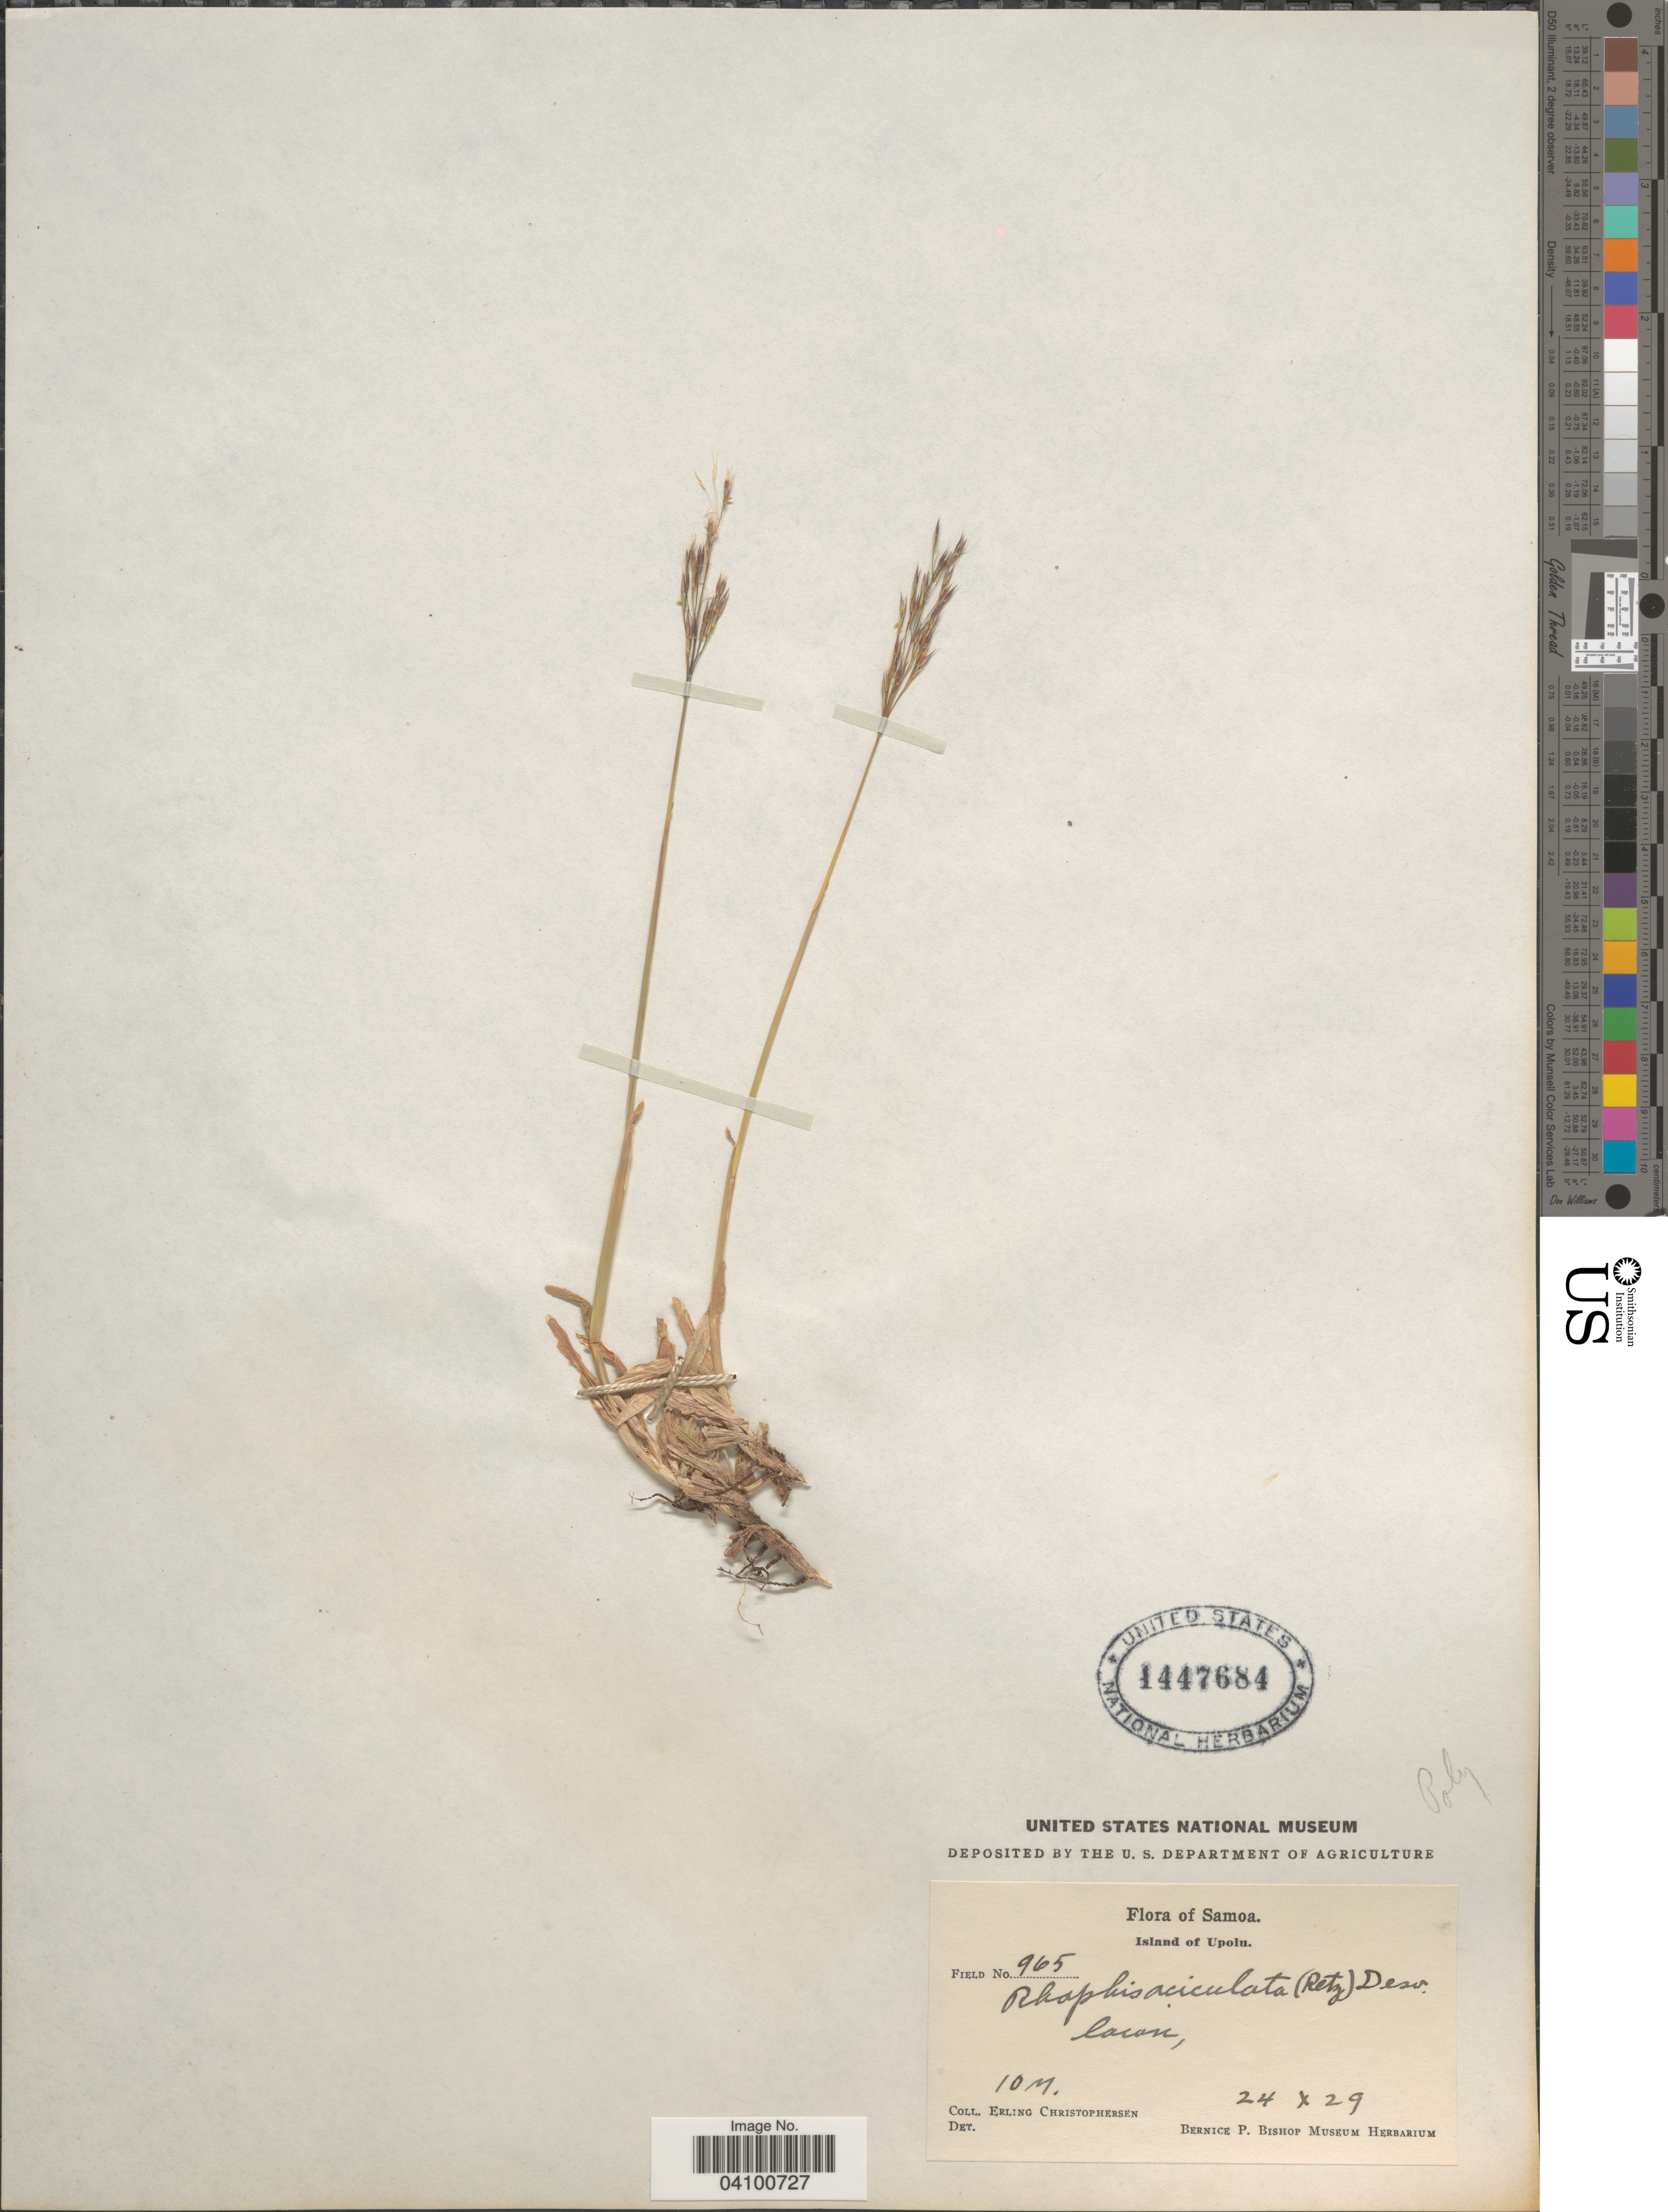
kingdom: Plantae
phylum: Tracheophyta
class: Liliopsida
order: Poales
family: Poaceae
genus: Chrysopogon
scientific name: Chrysopogon aciculatus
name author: (Retz.) Trin.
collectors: E. Christophersen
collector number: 965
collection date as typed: Transcribed d/m/y: 24/10/29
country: Samoa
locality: Samoa. Island of Upolu.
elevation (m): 10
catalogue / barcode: US 1447684